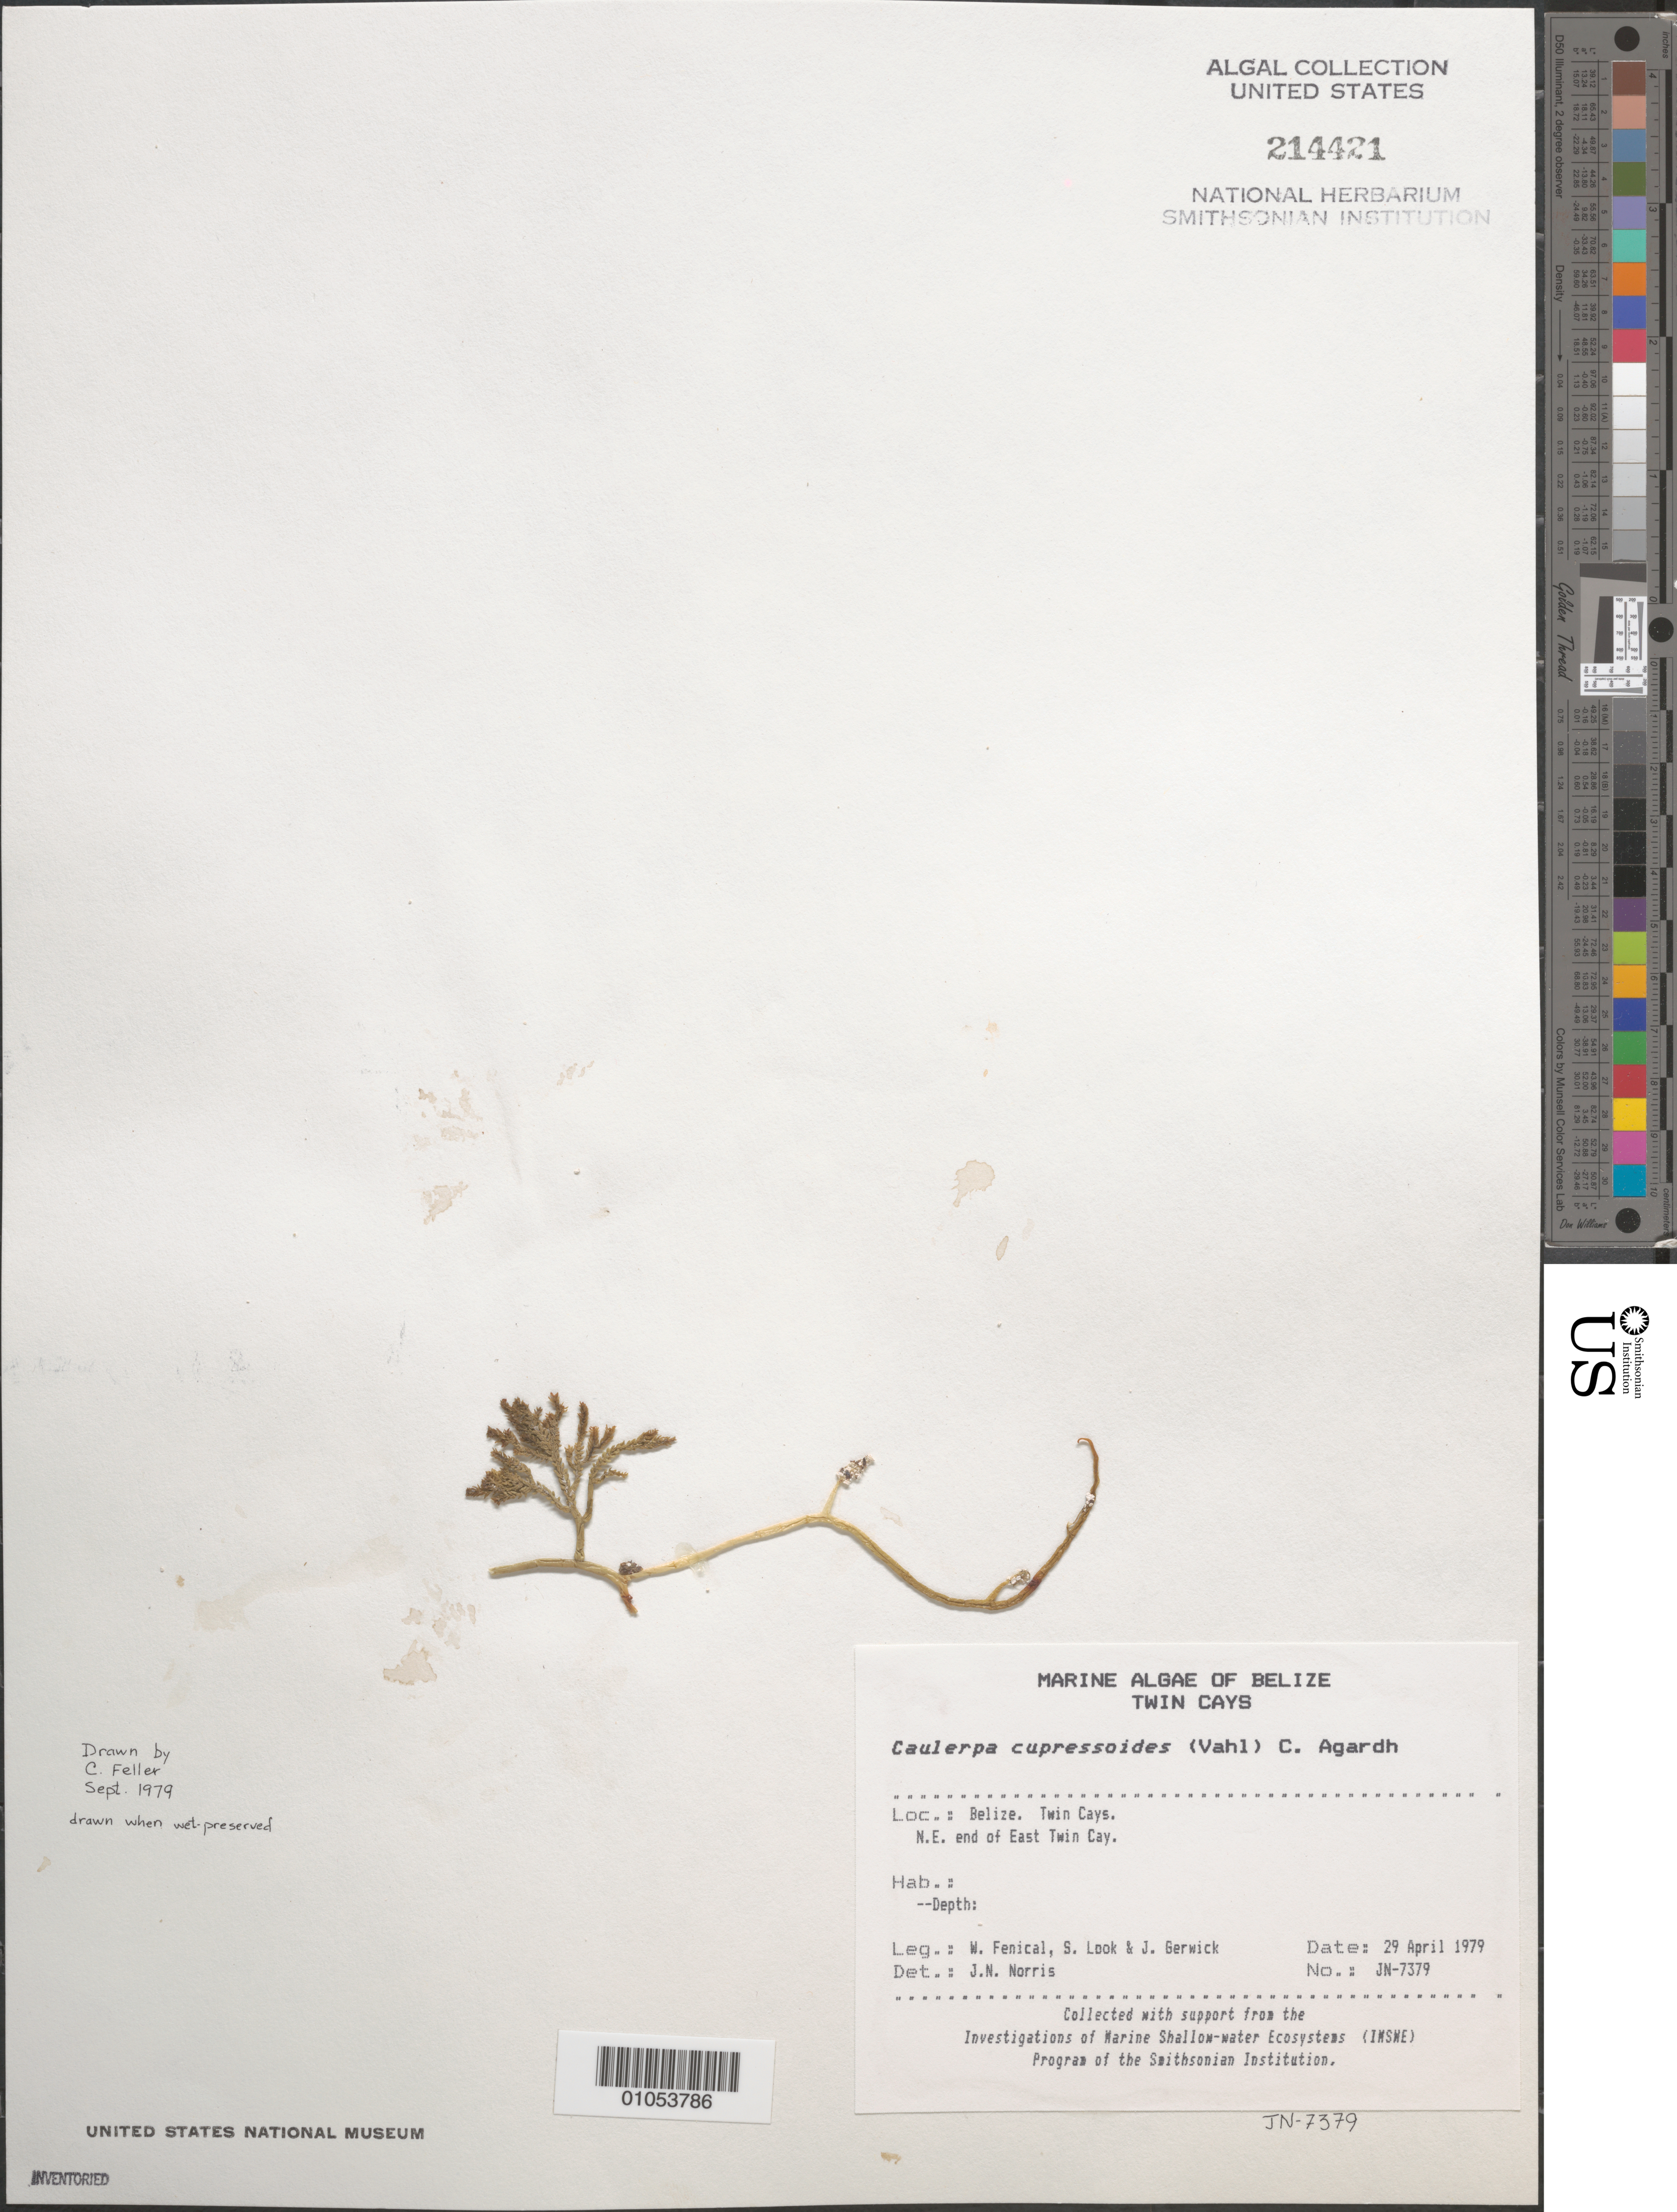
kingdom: Plantae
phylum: Chlorophyta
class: Ulvophyceae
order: Bryopsidales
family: Caulerpaceae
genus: Caulerpa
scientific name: Caulerpa cupressoides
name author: (Vahl) C. Agardh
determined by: Norris, James N.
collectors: W. Fenical, S. Look & J. Gerwick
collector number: JN-7379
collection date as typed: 29 Apr 1979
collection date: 1979-04-29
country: Belize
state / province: Stann Creek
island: East Twin Cay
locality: Northeast end of East Twin Cay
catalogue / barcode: US 214421